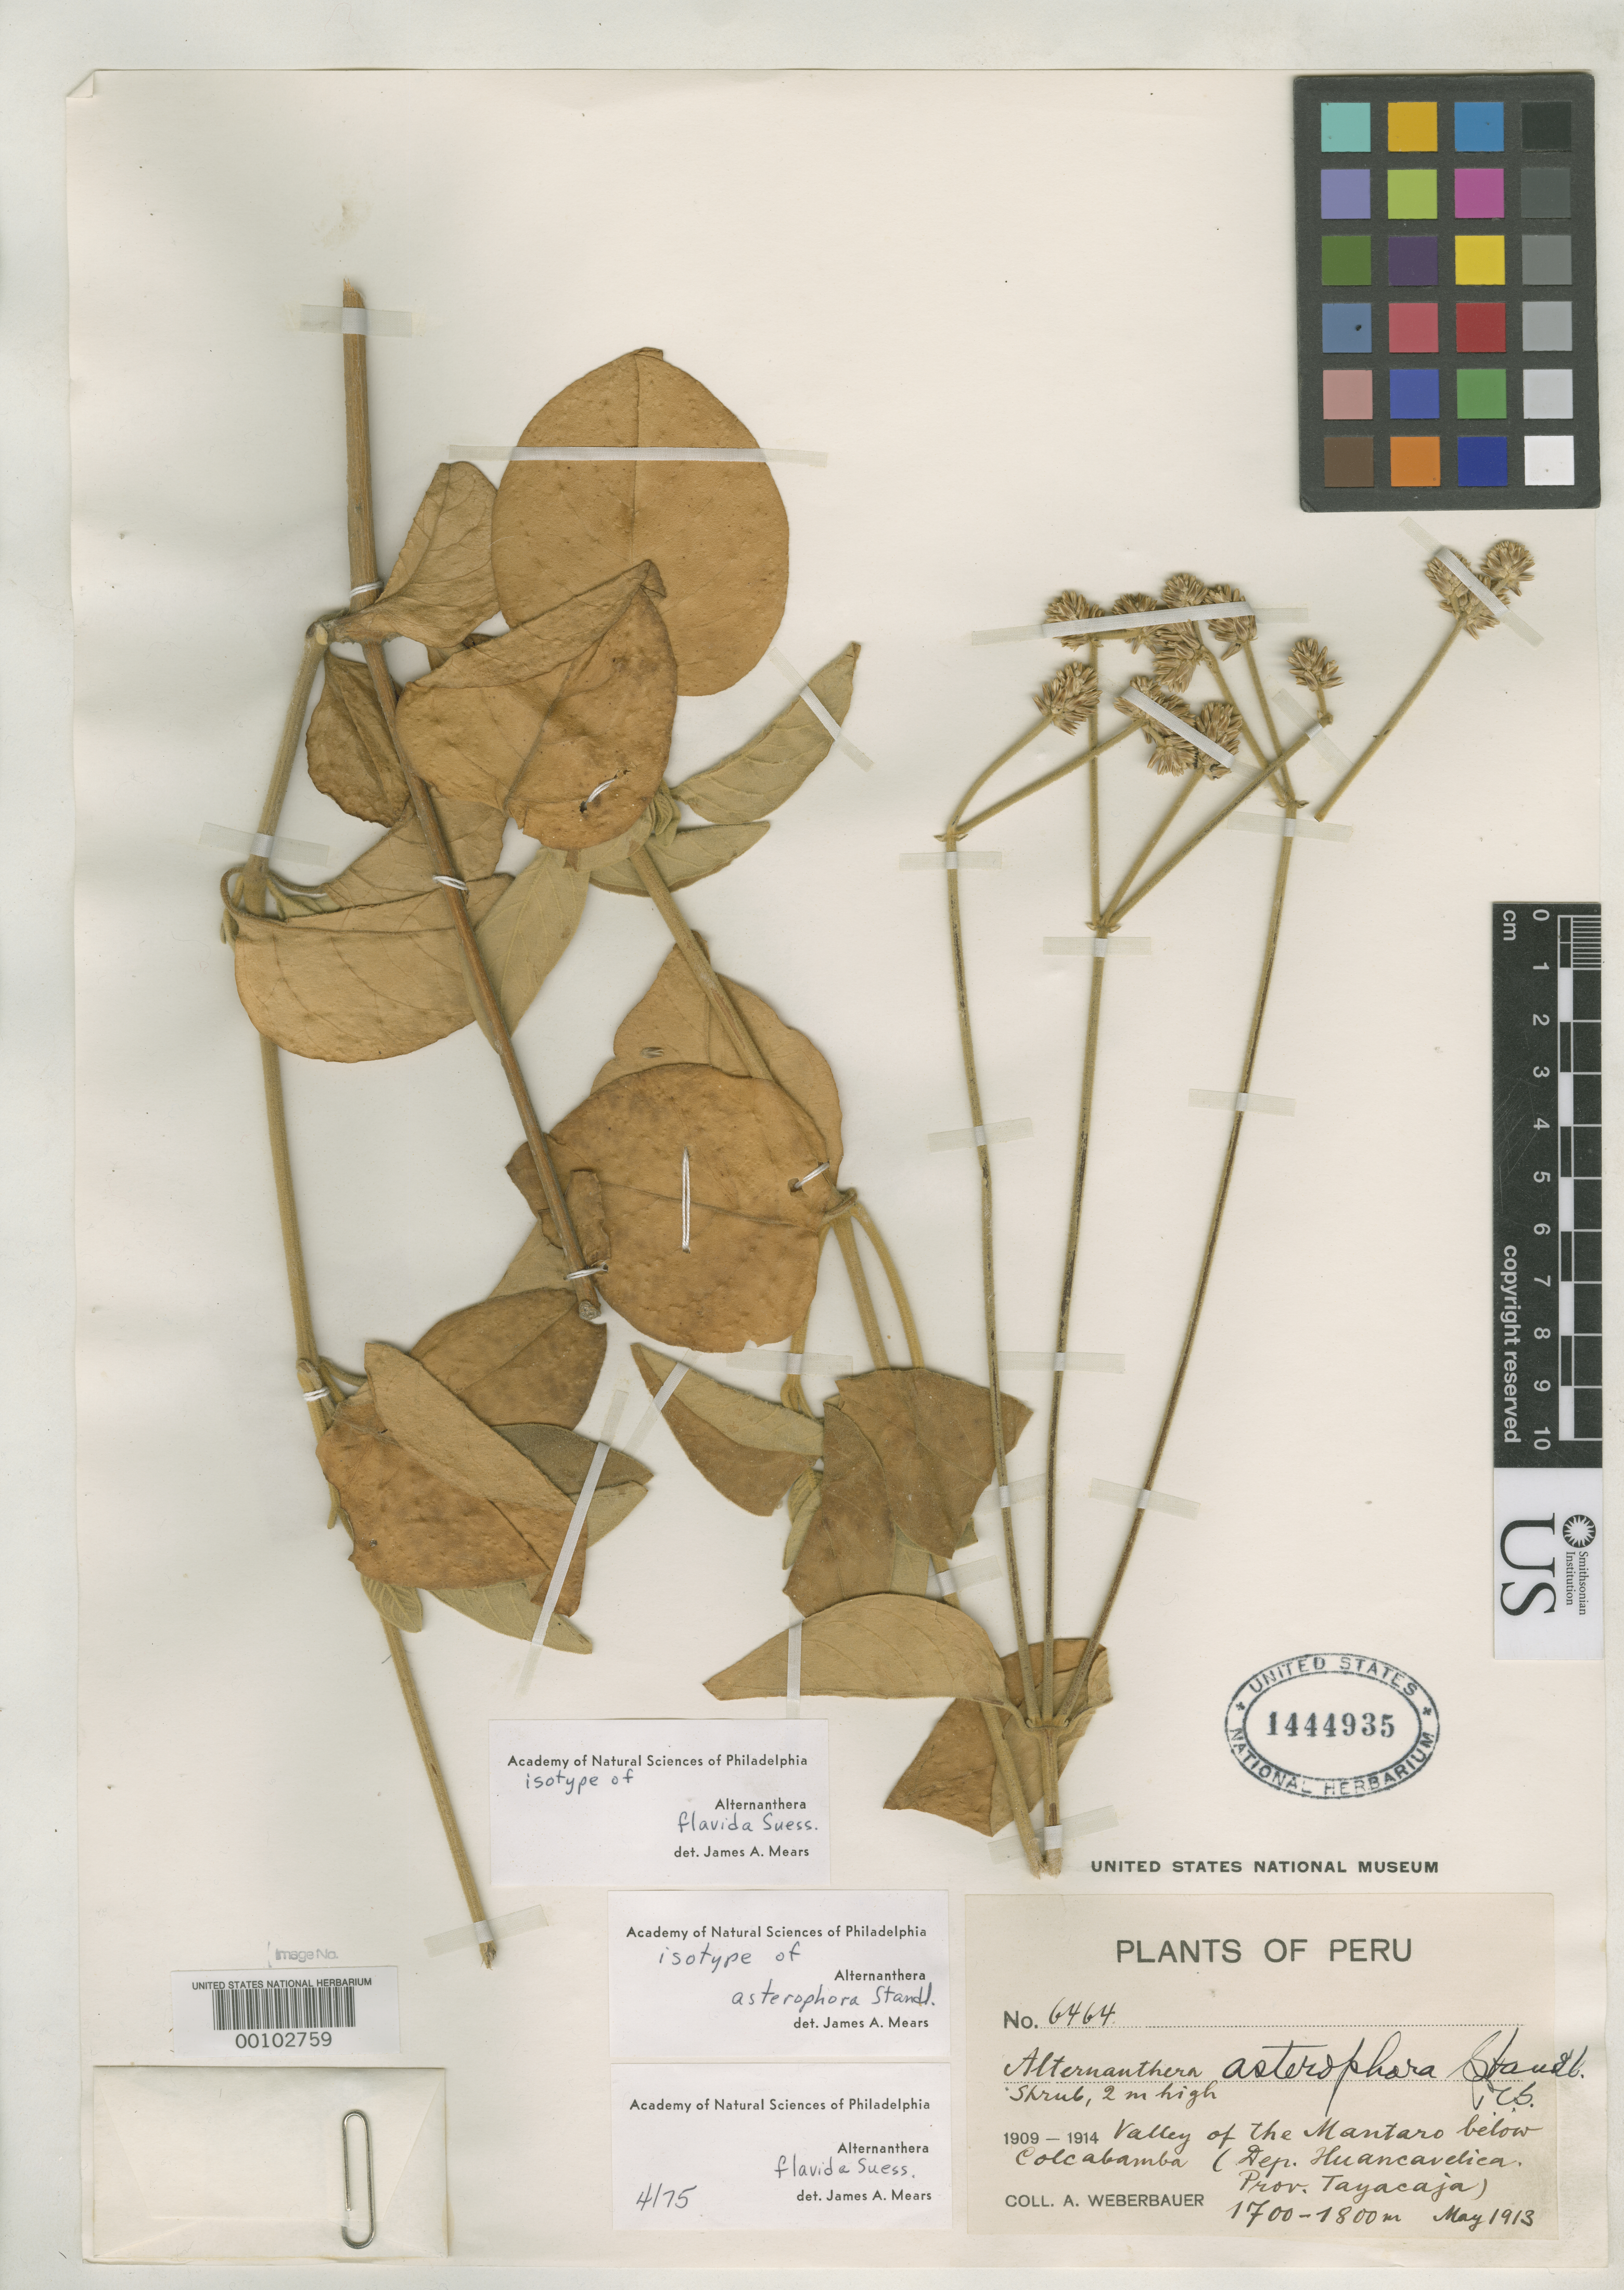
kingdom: Plantae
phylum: Tracheophyta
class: Magnoliopsida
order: Caryophyllales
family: Amaranthaceae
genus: Alternanthera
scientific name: Alternanthera flavida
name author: Suess.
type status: Isotype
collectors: A. Weberbauer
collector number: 6464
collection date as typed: May 1913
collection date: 1913-05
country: Peru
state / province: Huancavelica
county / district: Tayacaja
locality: Valley of Río Mantaro below Colcabamba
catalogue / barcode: US 1444935